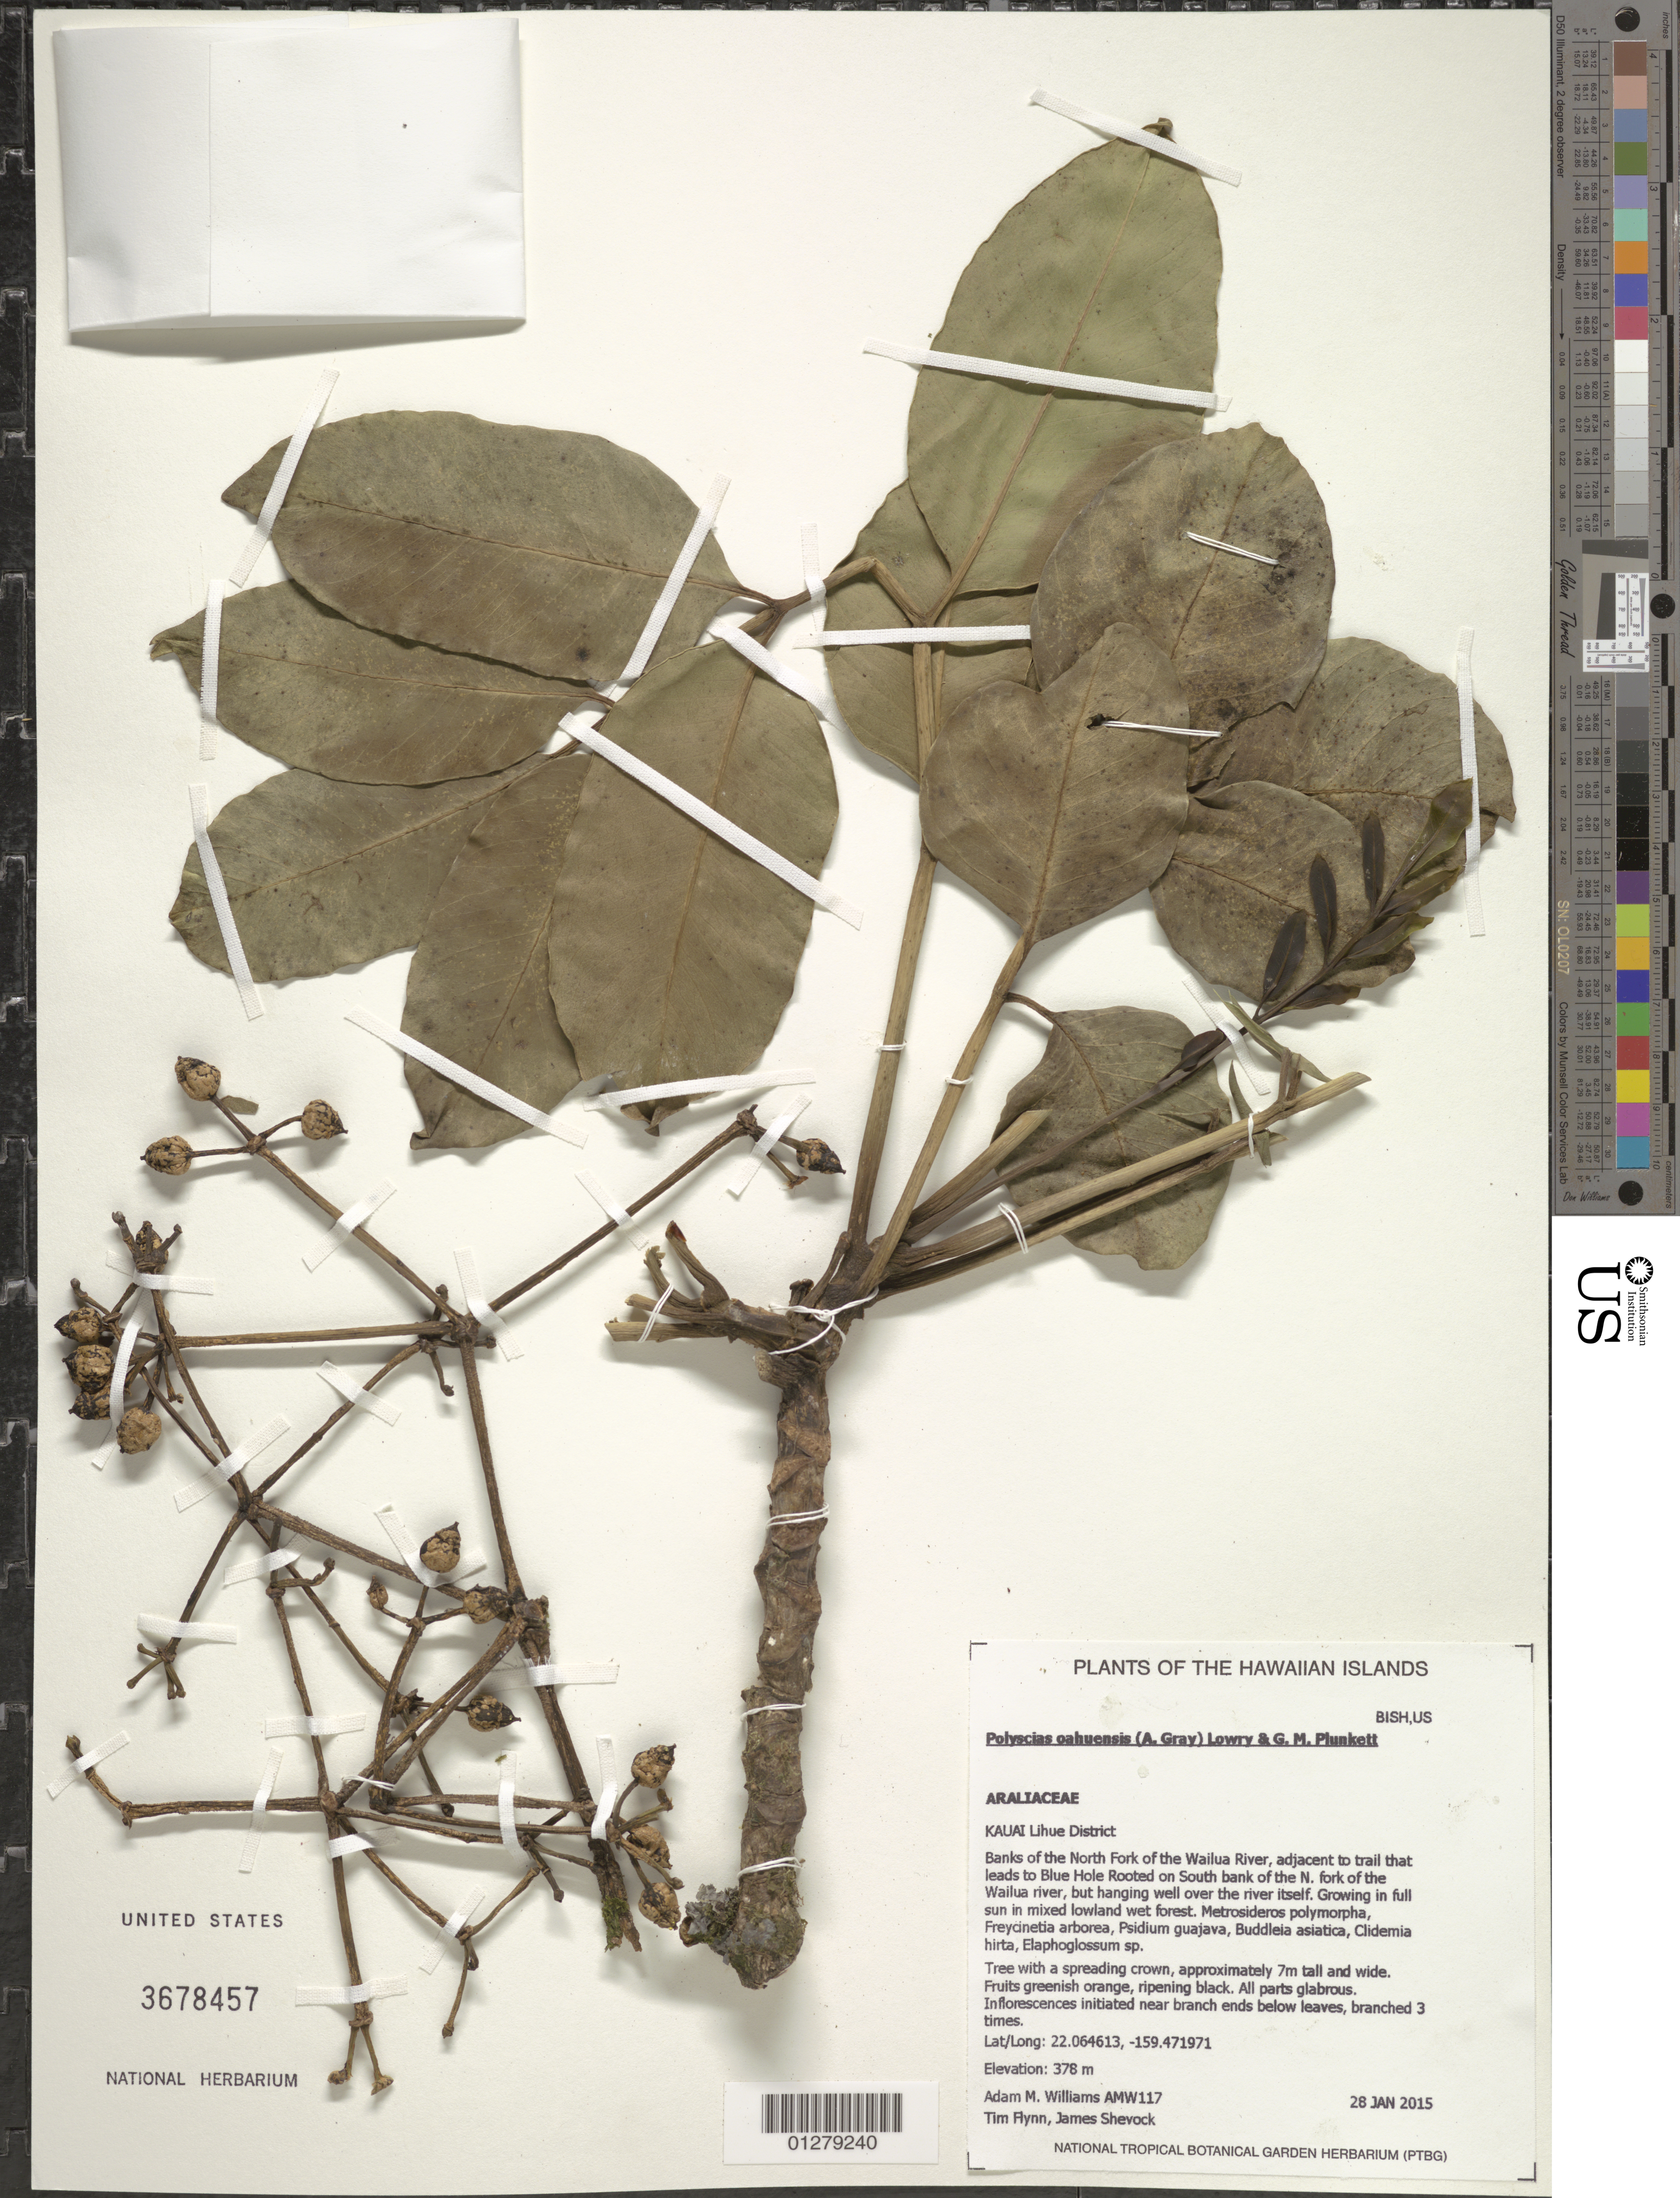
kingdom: Plantae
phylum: Tracheophyta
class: Magnoliopsida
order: Apiales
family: Araliaceae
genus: Polyscias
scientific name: Polyscias oahuensis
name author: (A. Gray) Lowry & G. M. Plunkett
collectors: A. Williams, T. W. Flynn & J. R. Shevock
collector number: AMW117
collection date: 2015-01-28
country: United States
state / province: Hawaii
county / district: Kauai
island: Kaua'i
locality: Lihue District, North Fork of the Wailua River, adjacent to trail that leads to Blue Hole, rooted on south bank, but hanging well over the river itself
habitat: Mixed lowland wet forest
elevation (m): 378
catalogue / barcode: US 3678457